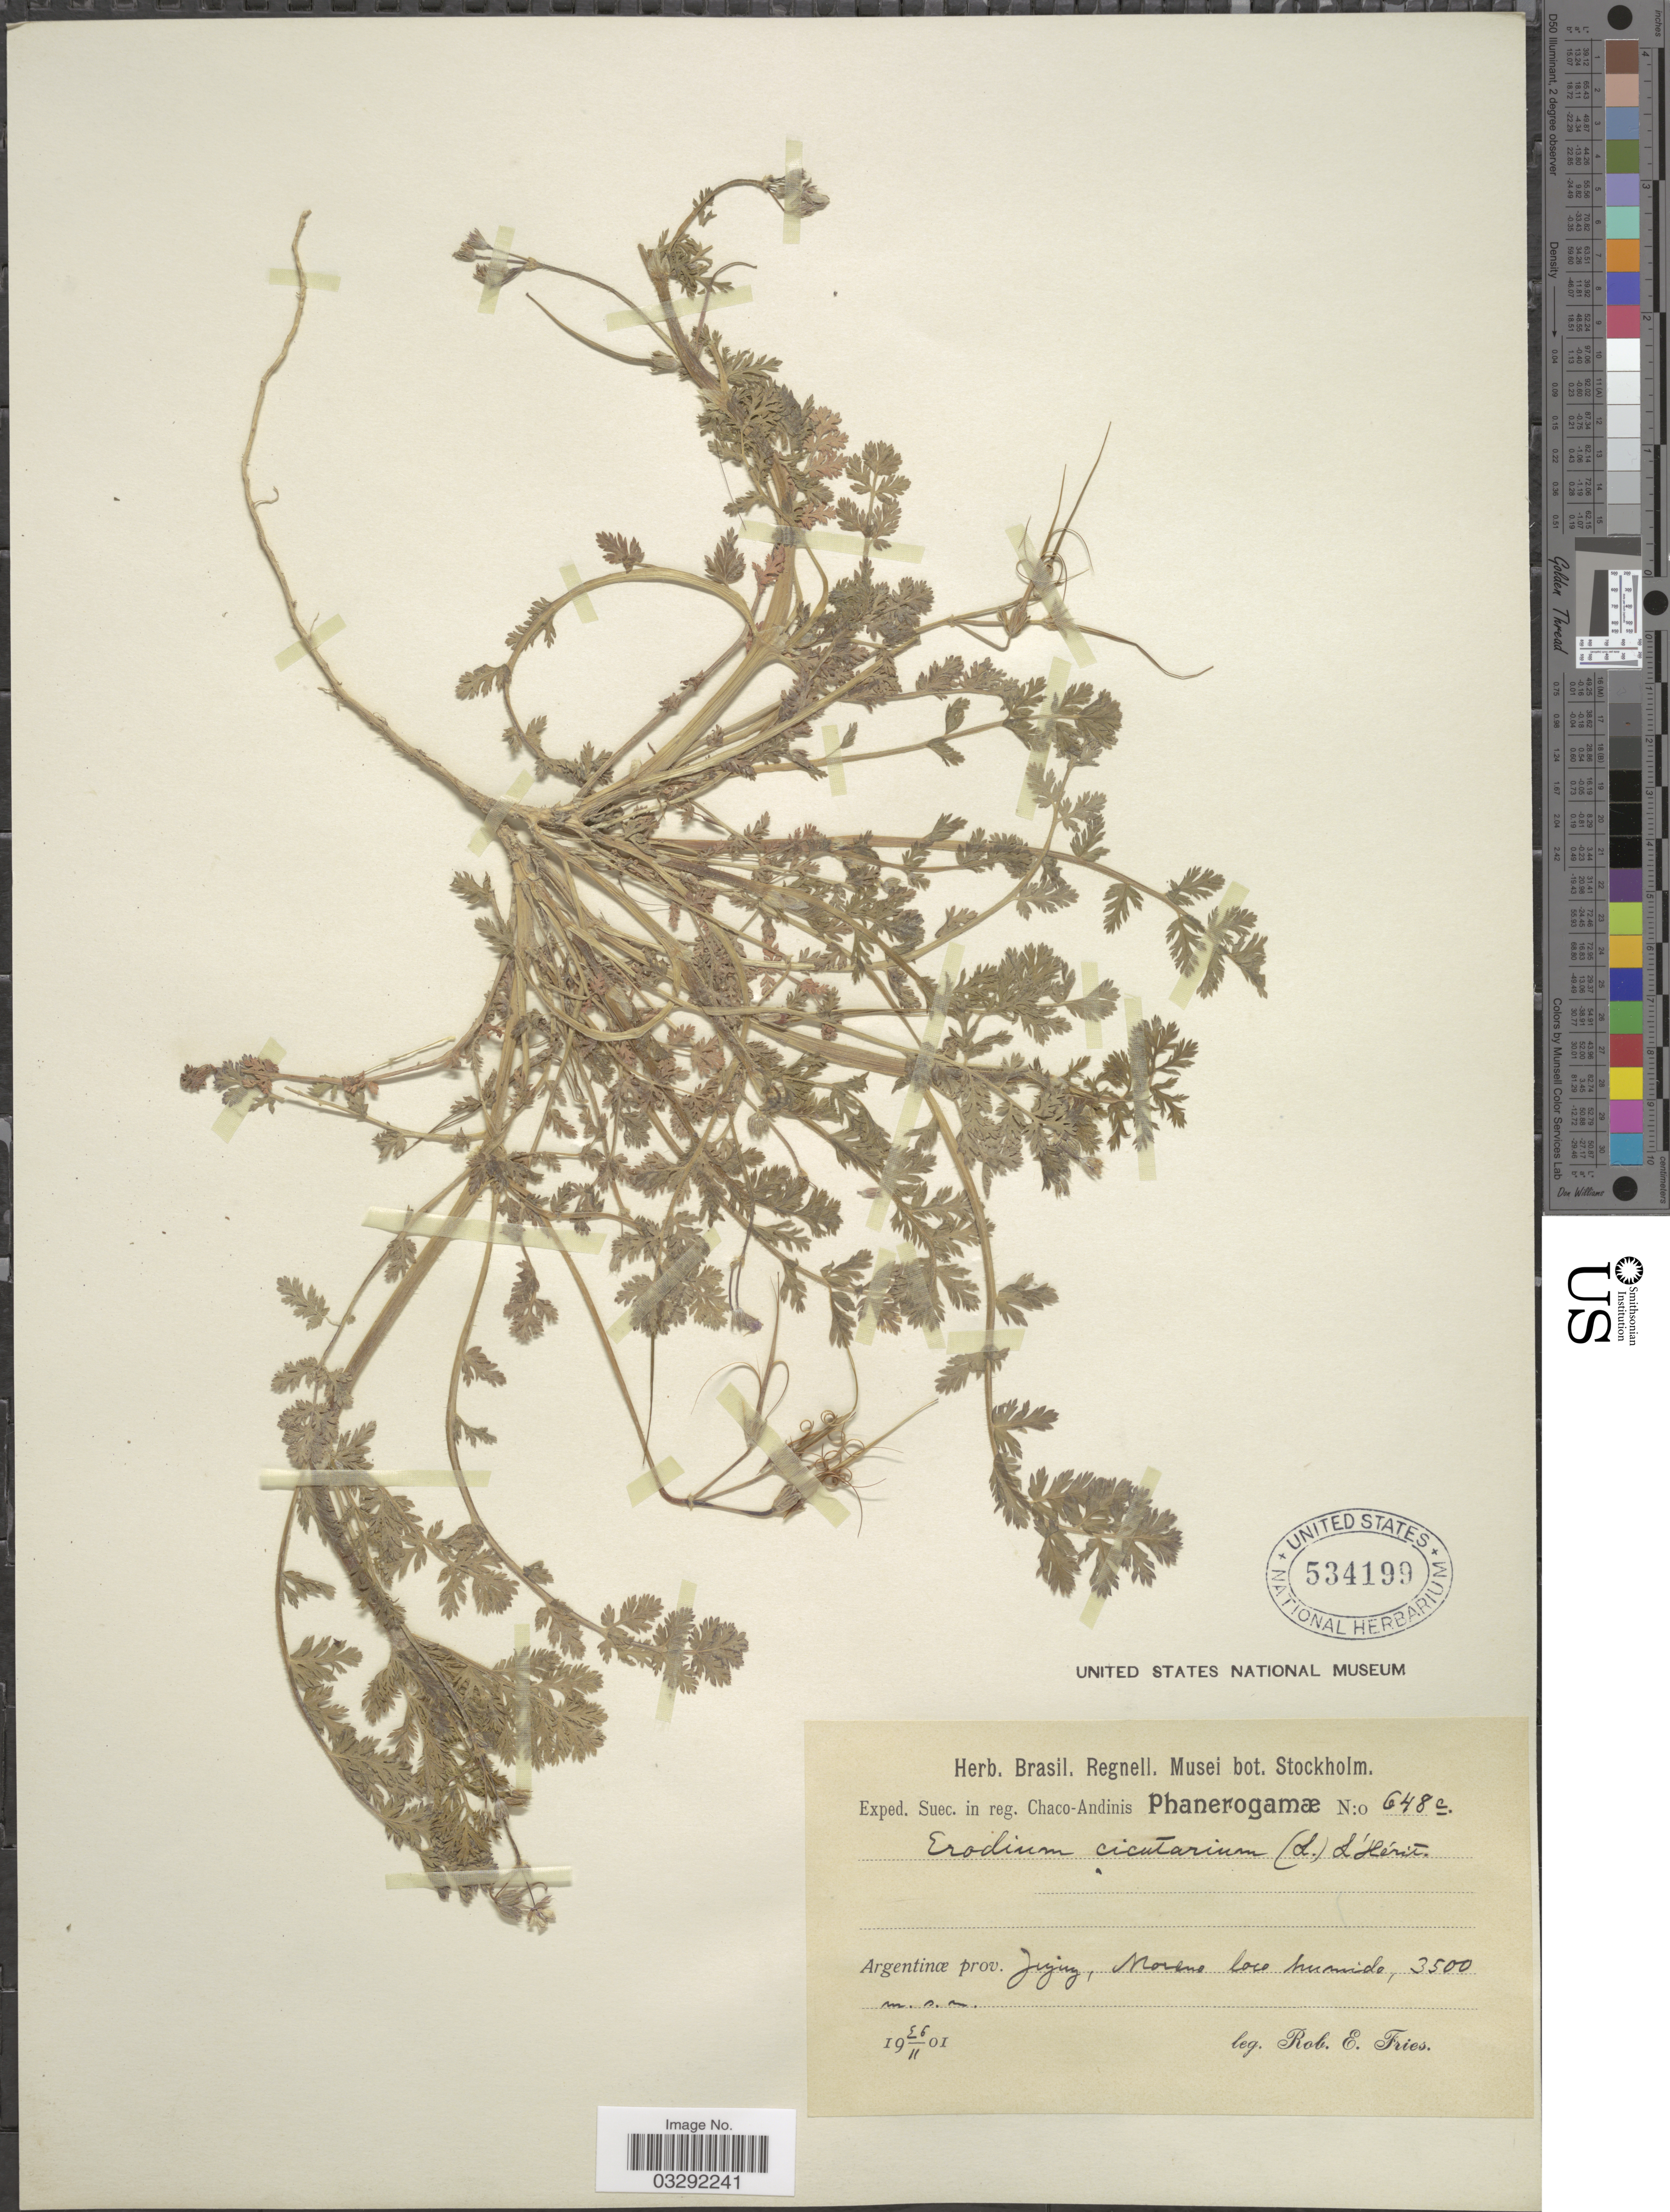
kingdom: Plantae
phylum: Tracheophyta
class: Magnoliopsida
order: Geraniales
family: Geraniaceae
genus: Erodium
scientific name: Erodium cicutarium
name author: (L.) L'Hér.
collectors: R. E. Fries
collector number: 648c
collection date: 1901-11-26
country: Argentina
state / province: Jujuy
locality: Moreno loco humido.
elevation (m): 3500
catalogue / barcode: US 534199